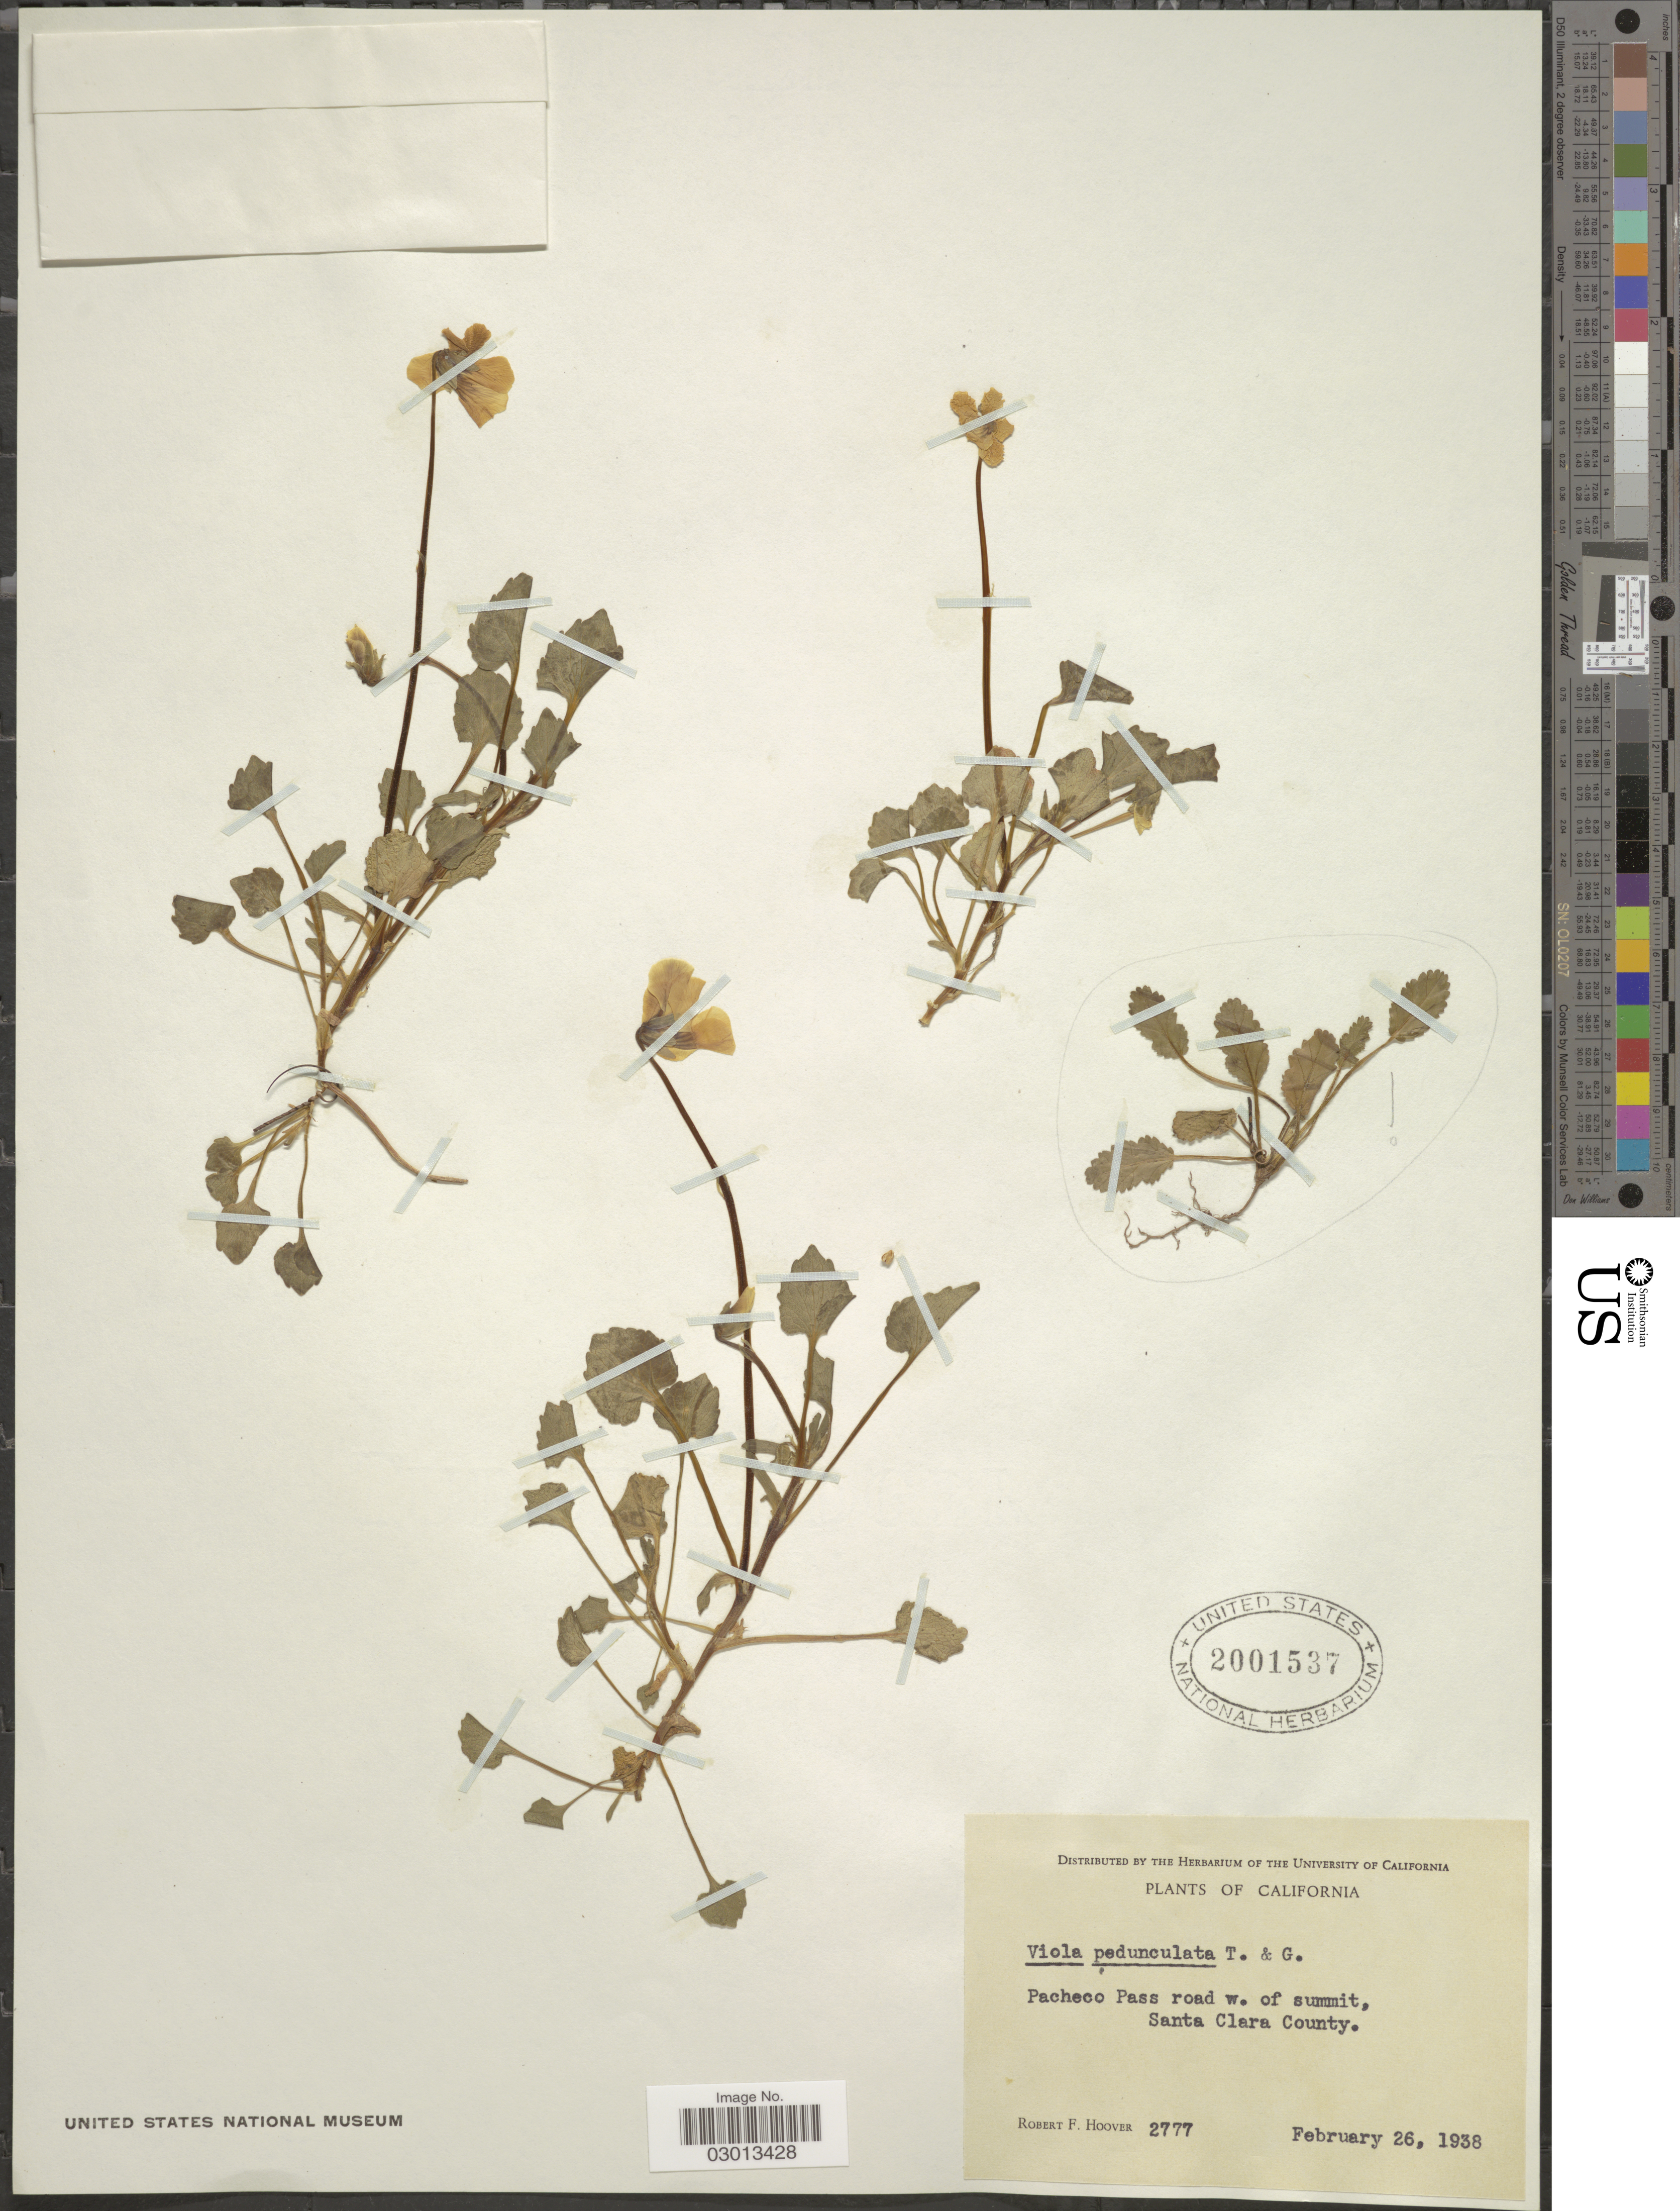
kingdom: Plantae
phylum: Tracheophyta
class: Magnoliopsida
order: Malpighiales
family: Violaceae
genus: Viola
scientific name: Viola pedunculata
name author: Torr. & A. Gray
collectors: R. F. Hoover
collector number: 2777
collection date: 1938-02-26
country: United States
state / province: California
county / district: Santa Clara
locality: Pacheco Pass road w. of summit, Santa Clara County.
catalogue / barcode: US 2001537